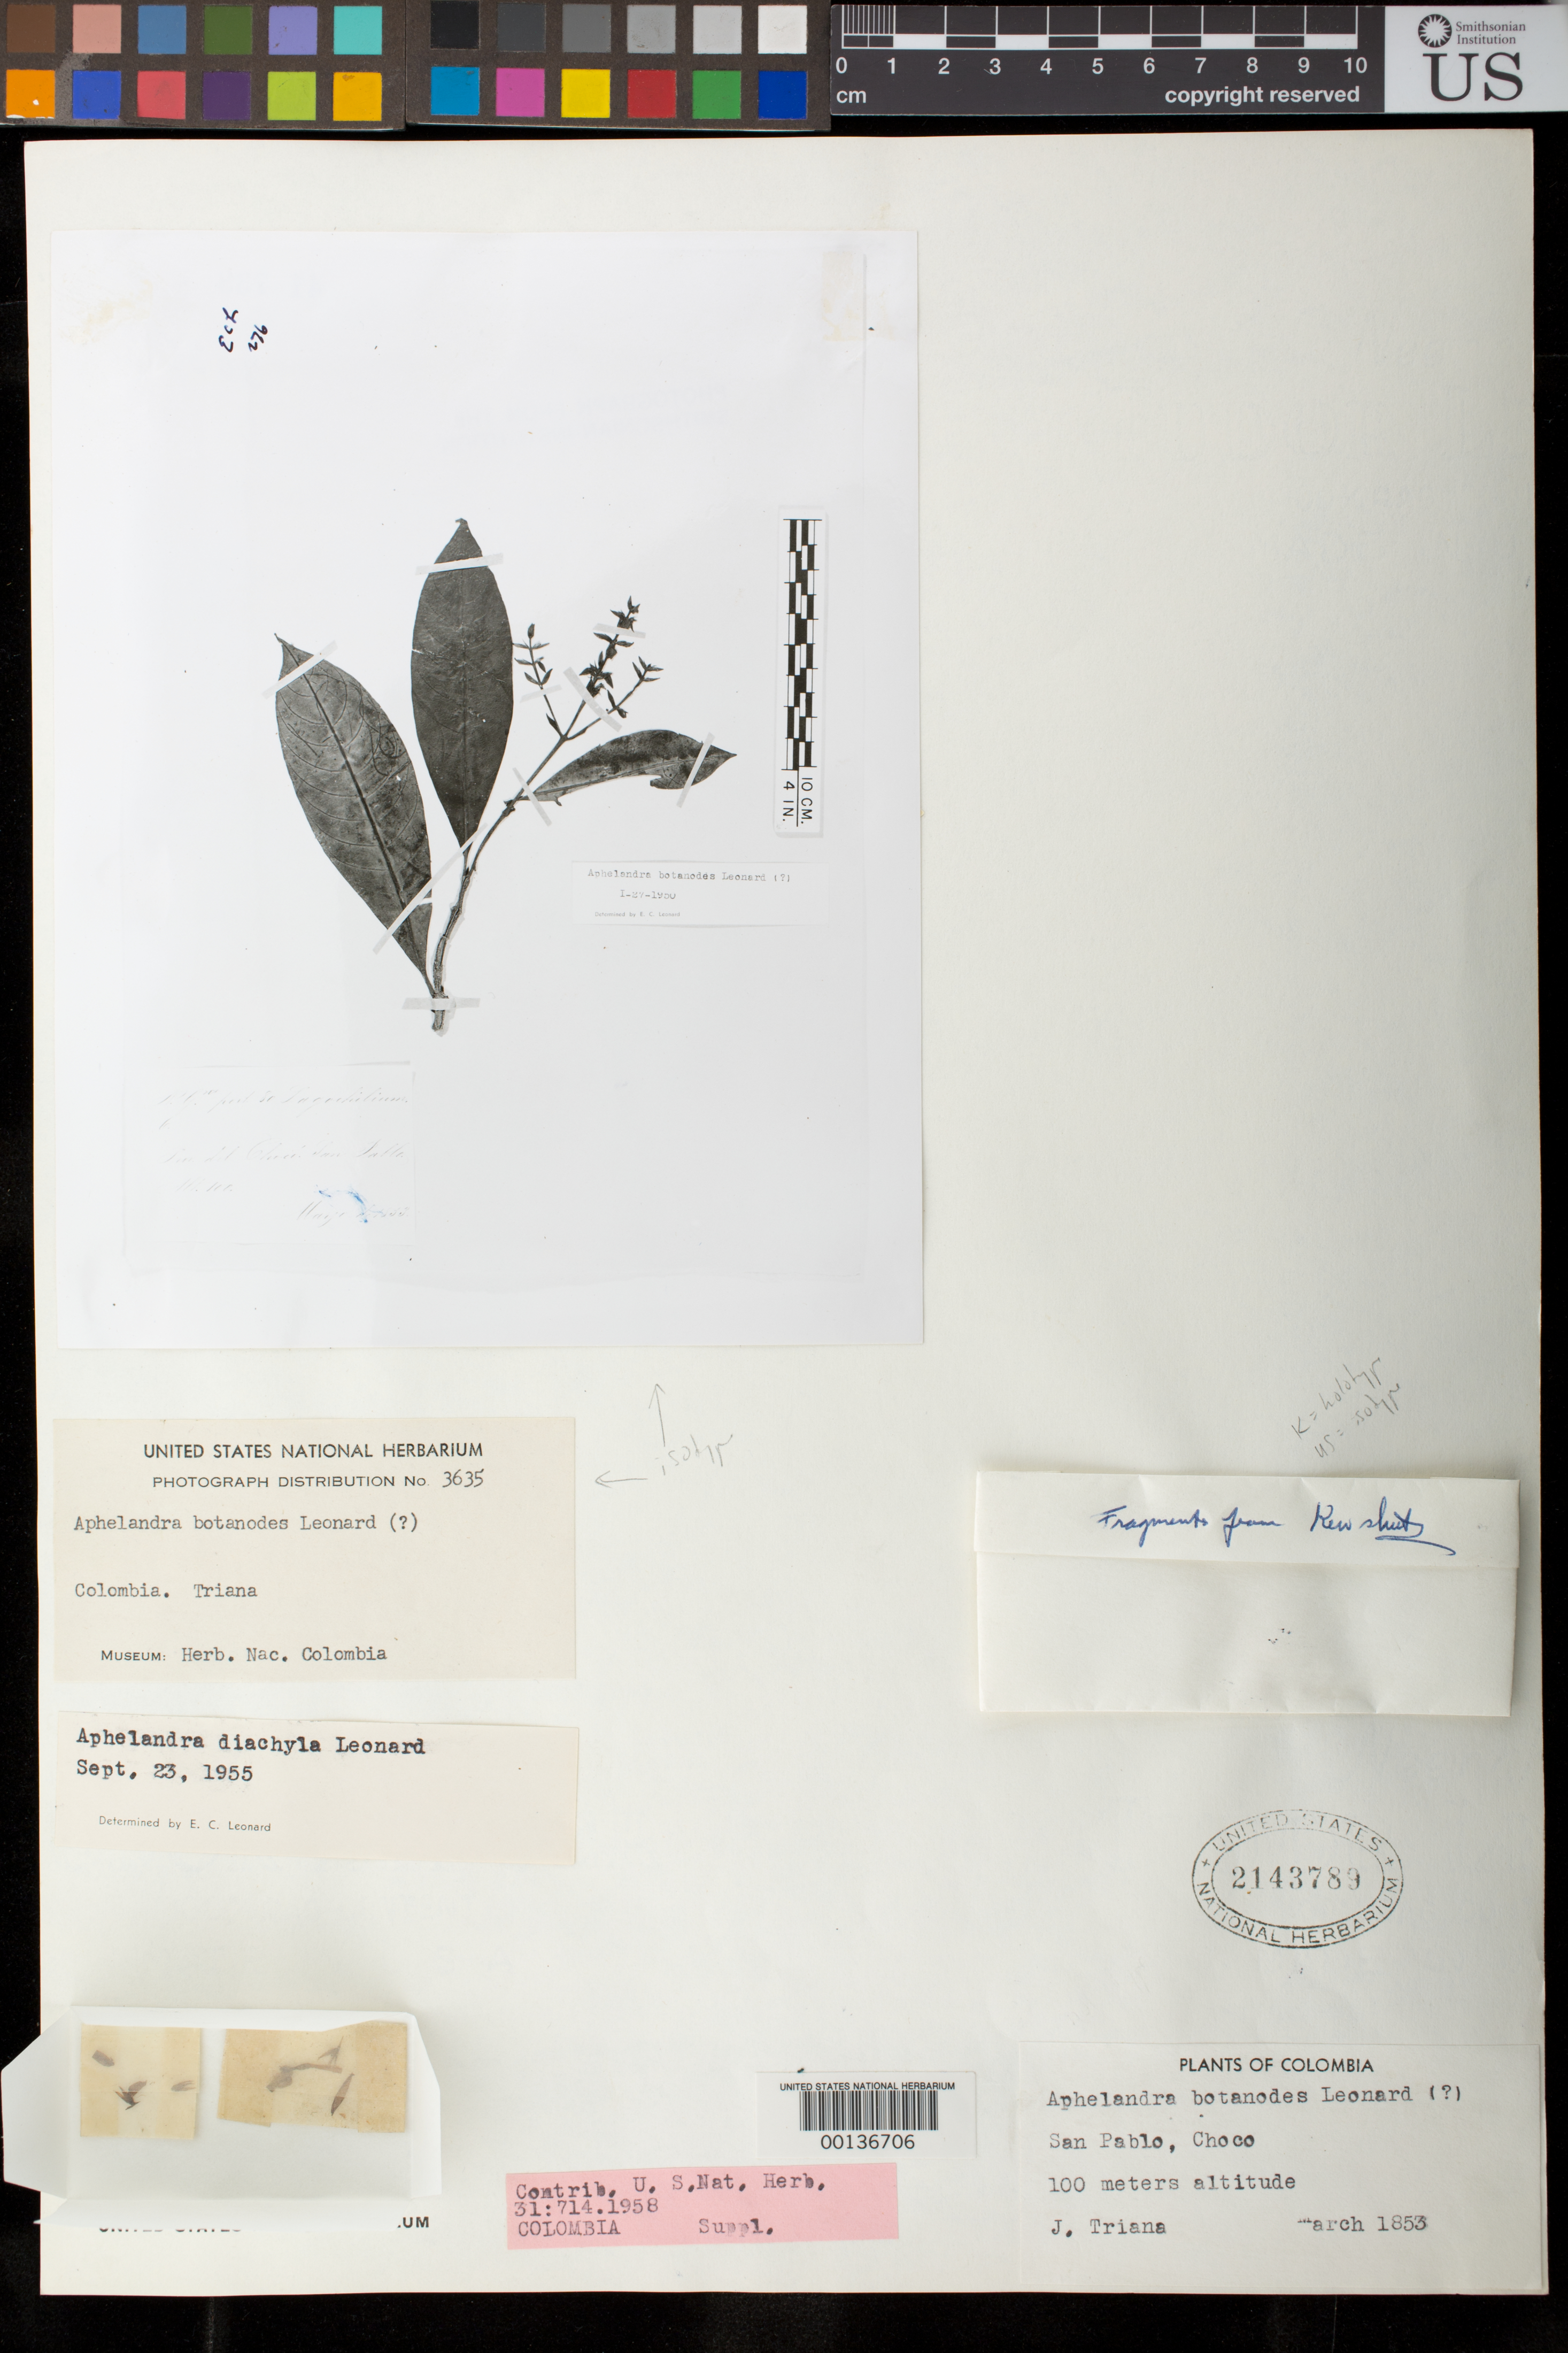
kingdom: Plantae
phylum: Tracheophyta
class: Magnoliopsida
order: Lamiales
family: Acanthaceae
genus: Aphelandra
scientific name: Aphelandra diachyla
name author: Leonard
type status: Isotype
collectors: J. J. Triana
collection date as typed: Mar 1853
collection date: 1853-03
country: Colombia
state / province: Chocó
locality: San Pablo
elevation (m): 100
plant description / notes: Photograph (of isotype at COL) and fragmentary material of (holo) type specimen ex herb. Kew (also cited in protologue of Aphelandra botanodes Leonard but not type material of that name)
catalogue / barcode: US 2143789